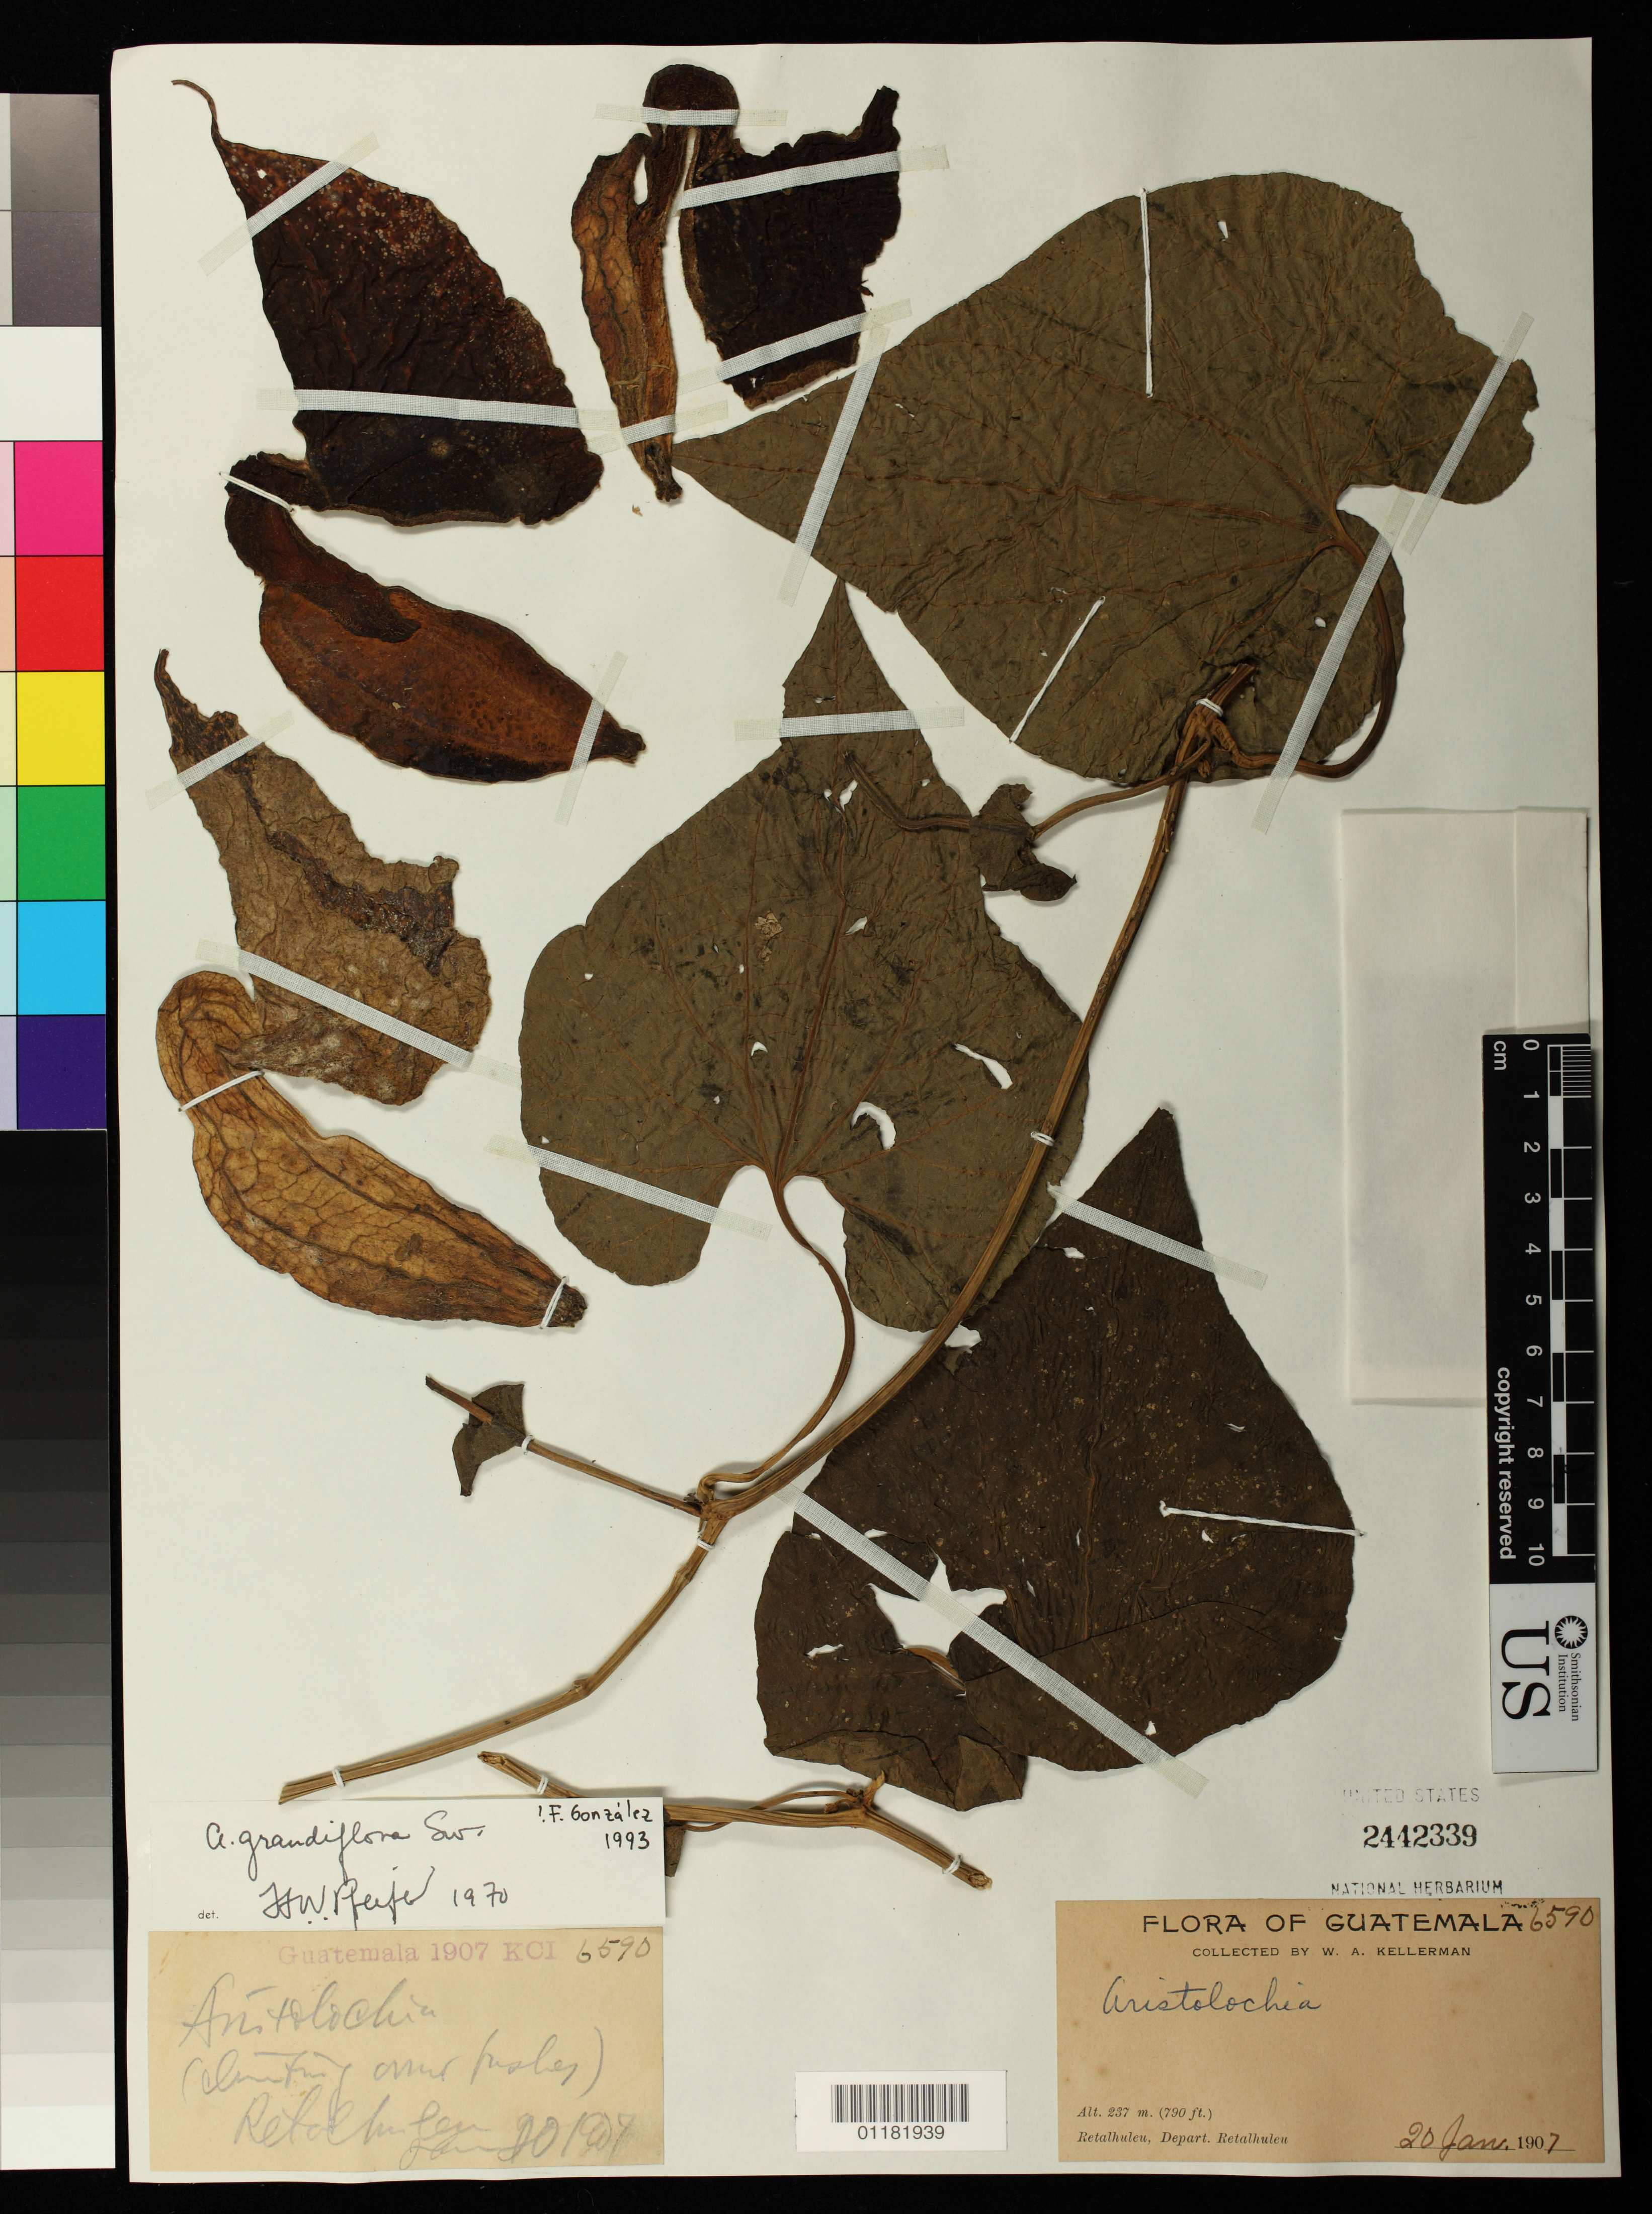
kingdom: Plantae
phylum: Tracheophyta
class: Magnoliopsida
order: Piperales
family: Aristolochiaceae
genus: Aristolochia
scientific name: Aristolochia grandiflora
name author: Sw.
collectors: W. A. Kellerman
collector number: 6590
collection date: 1907-01-20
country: Guatemala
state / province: Retalhuleu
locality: Retalhuleu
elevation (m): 241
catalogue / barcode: US 2442339